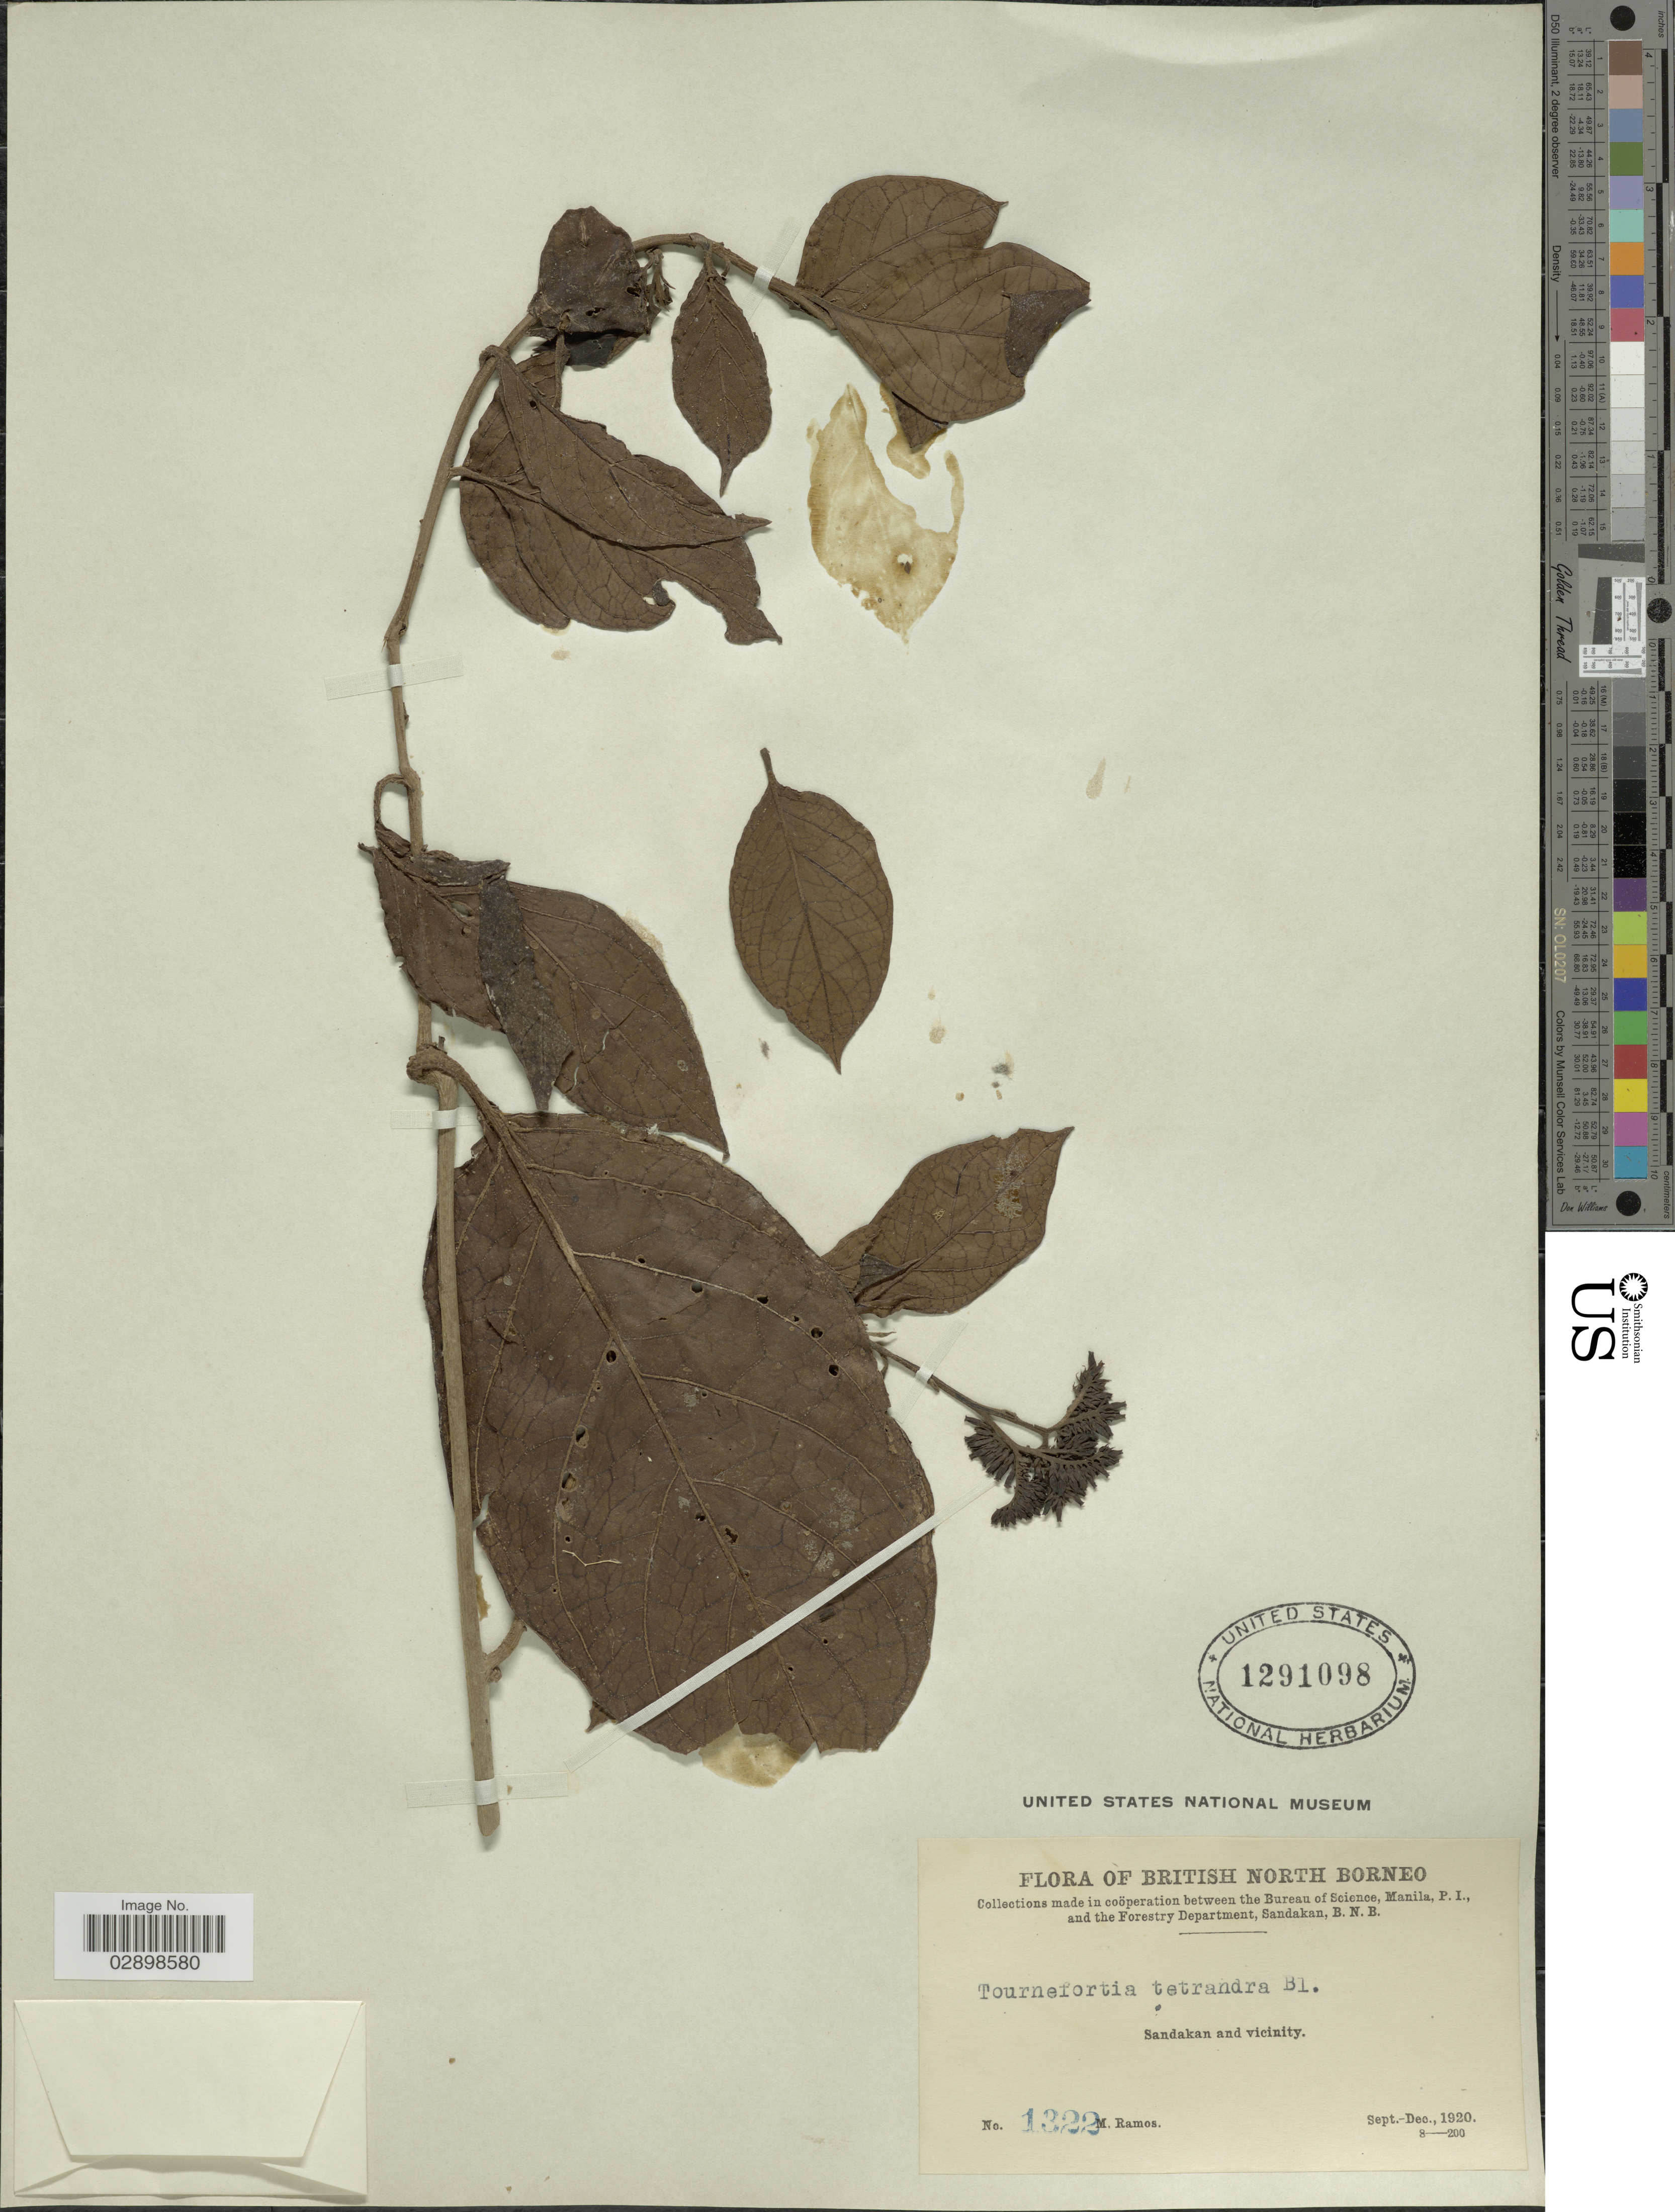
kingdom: Plantae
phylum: Tracheophyta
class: Magnoliopsida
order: Boraginales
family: Heliotropiaceae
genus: Tournefortia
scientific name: Tournefortia tetrandra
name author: Blume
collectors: M. Ramos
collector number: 1322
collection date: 1920-09/1920-12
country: Malaysia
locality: British North Borneo. Sandakan and vicinity.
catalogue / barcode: US 1291098